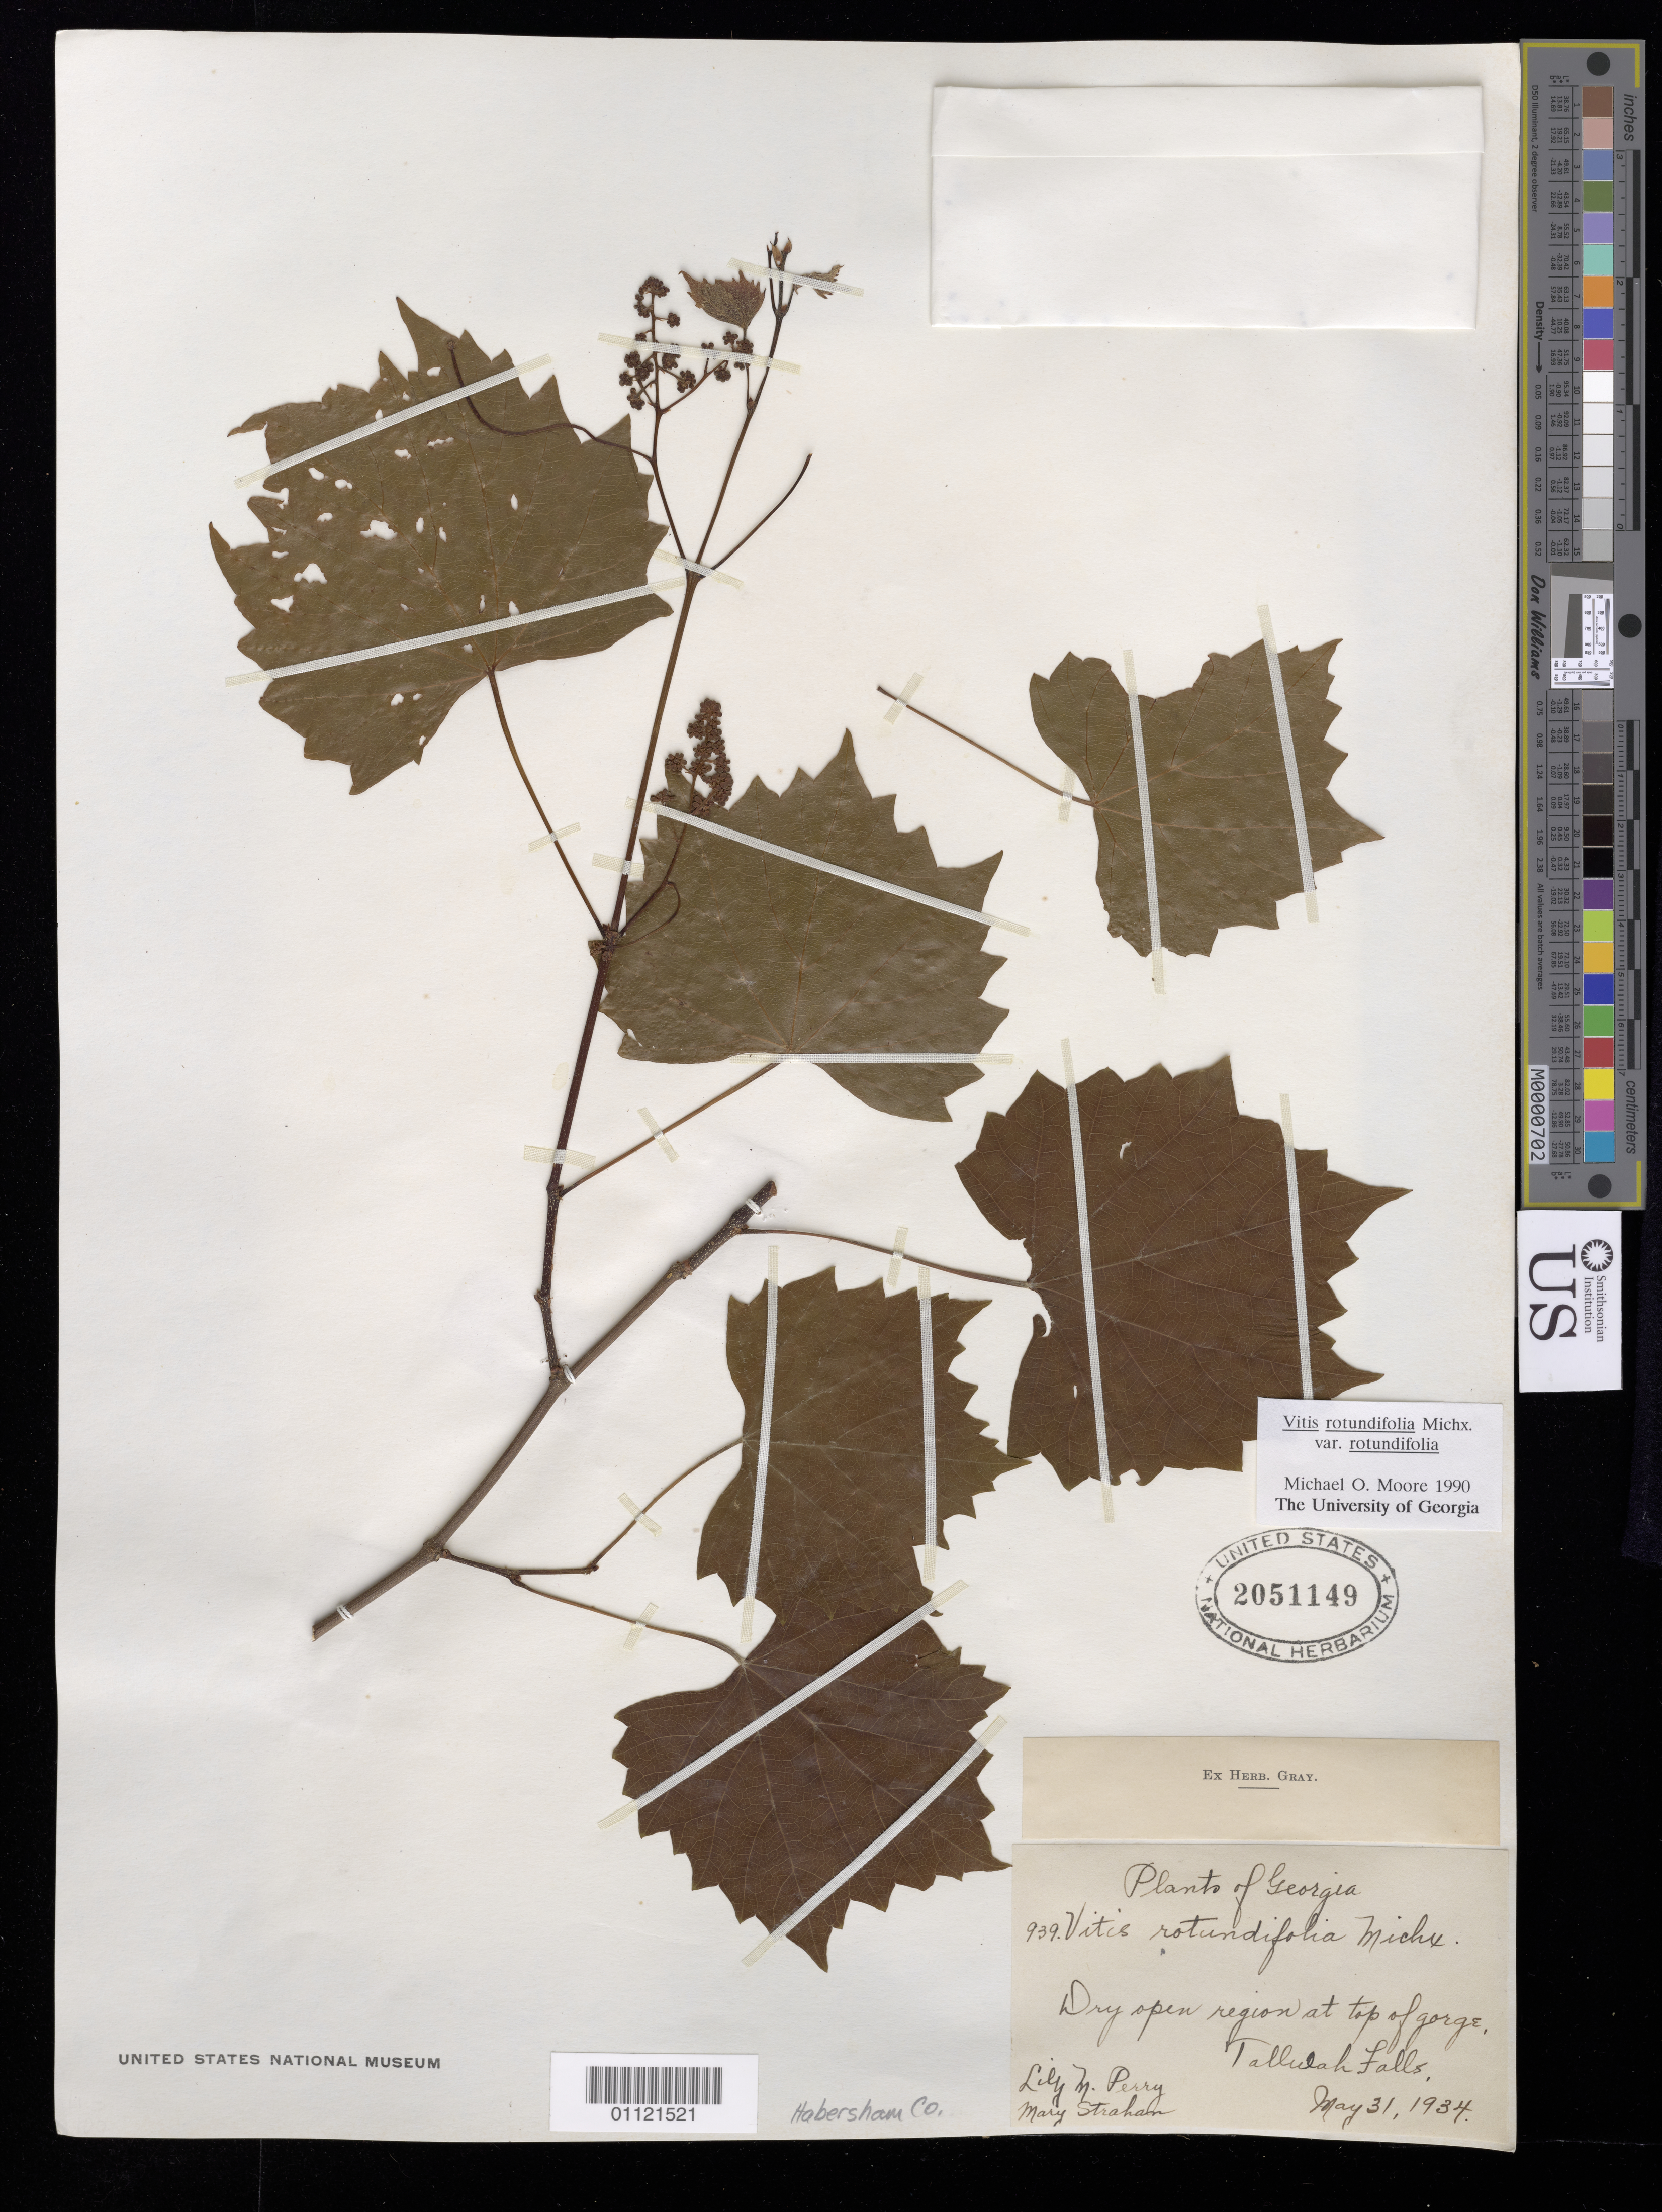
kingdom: Plantae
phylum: Tracheophyta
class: Magnoliopsida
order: Vitales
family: Vitaceae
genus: Vitis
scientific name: Vitis rotundifolia var. rotundifolia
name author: Michx.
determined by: Moore, M. O.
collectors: L. M. Perry & M. Strahan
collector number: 939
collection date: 1934-05-31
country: United States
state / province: Georgia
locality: Tallulah Falls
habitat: Dry open region at top of gorge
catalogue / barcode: US 2051149